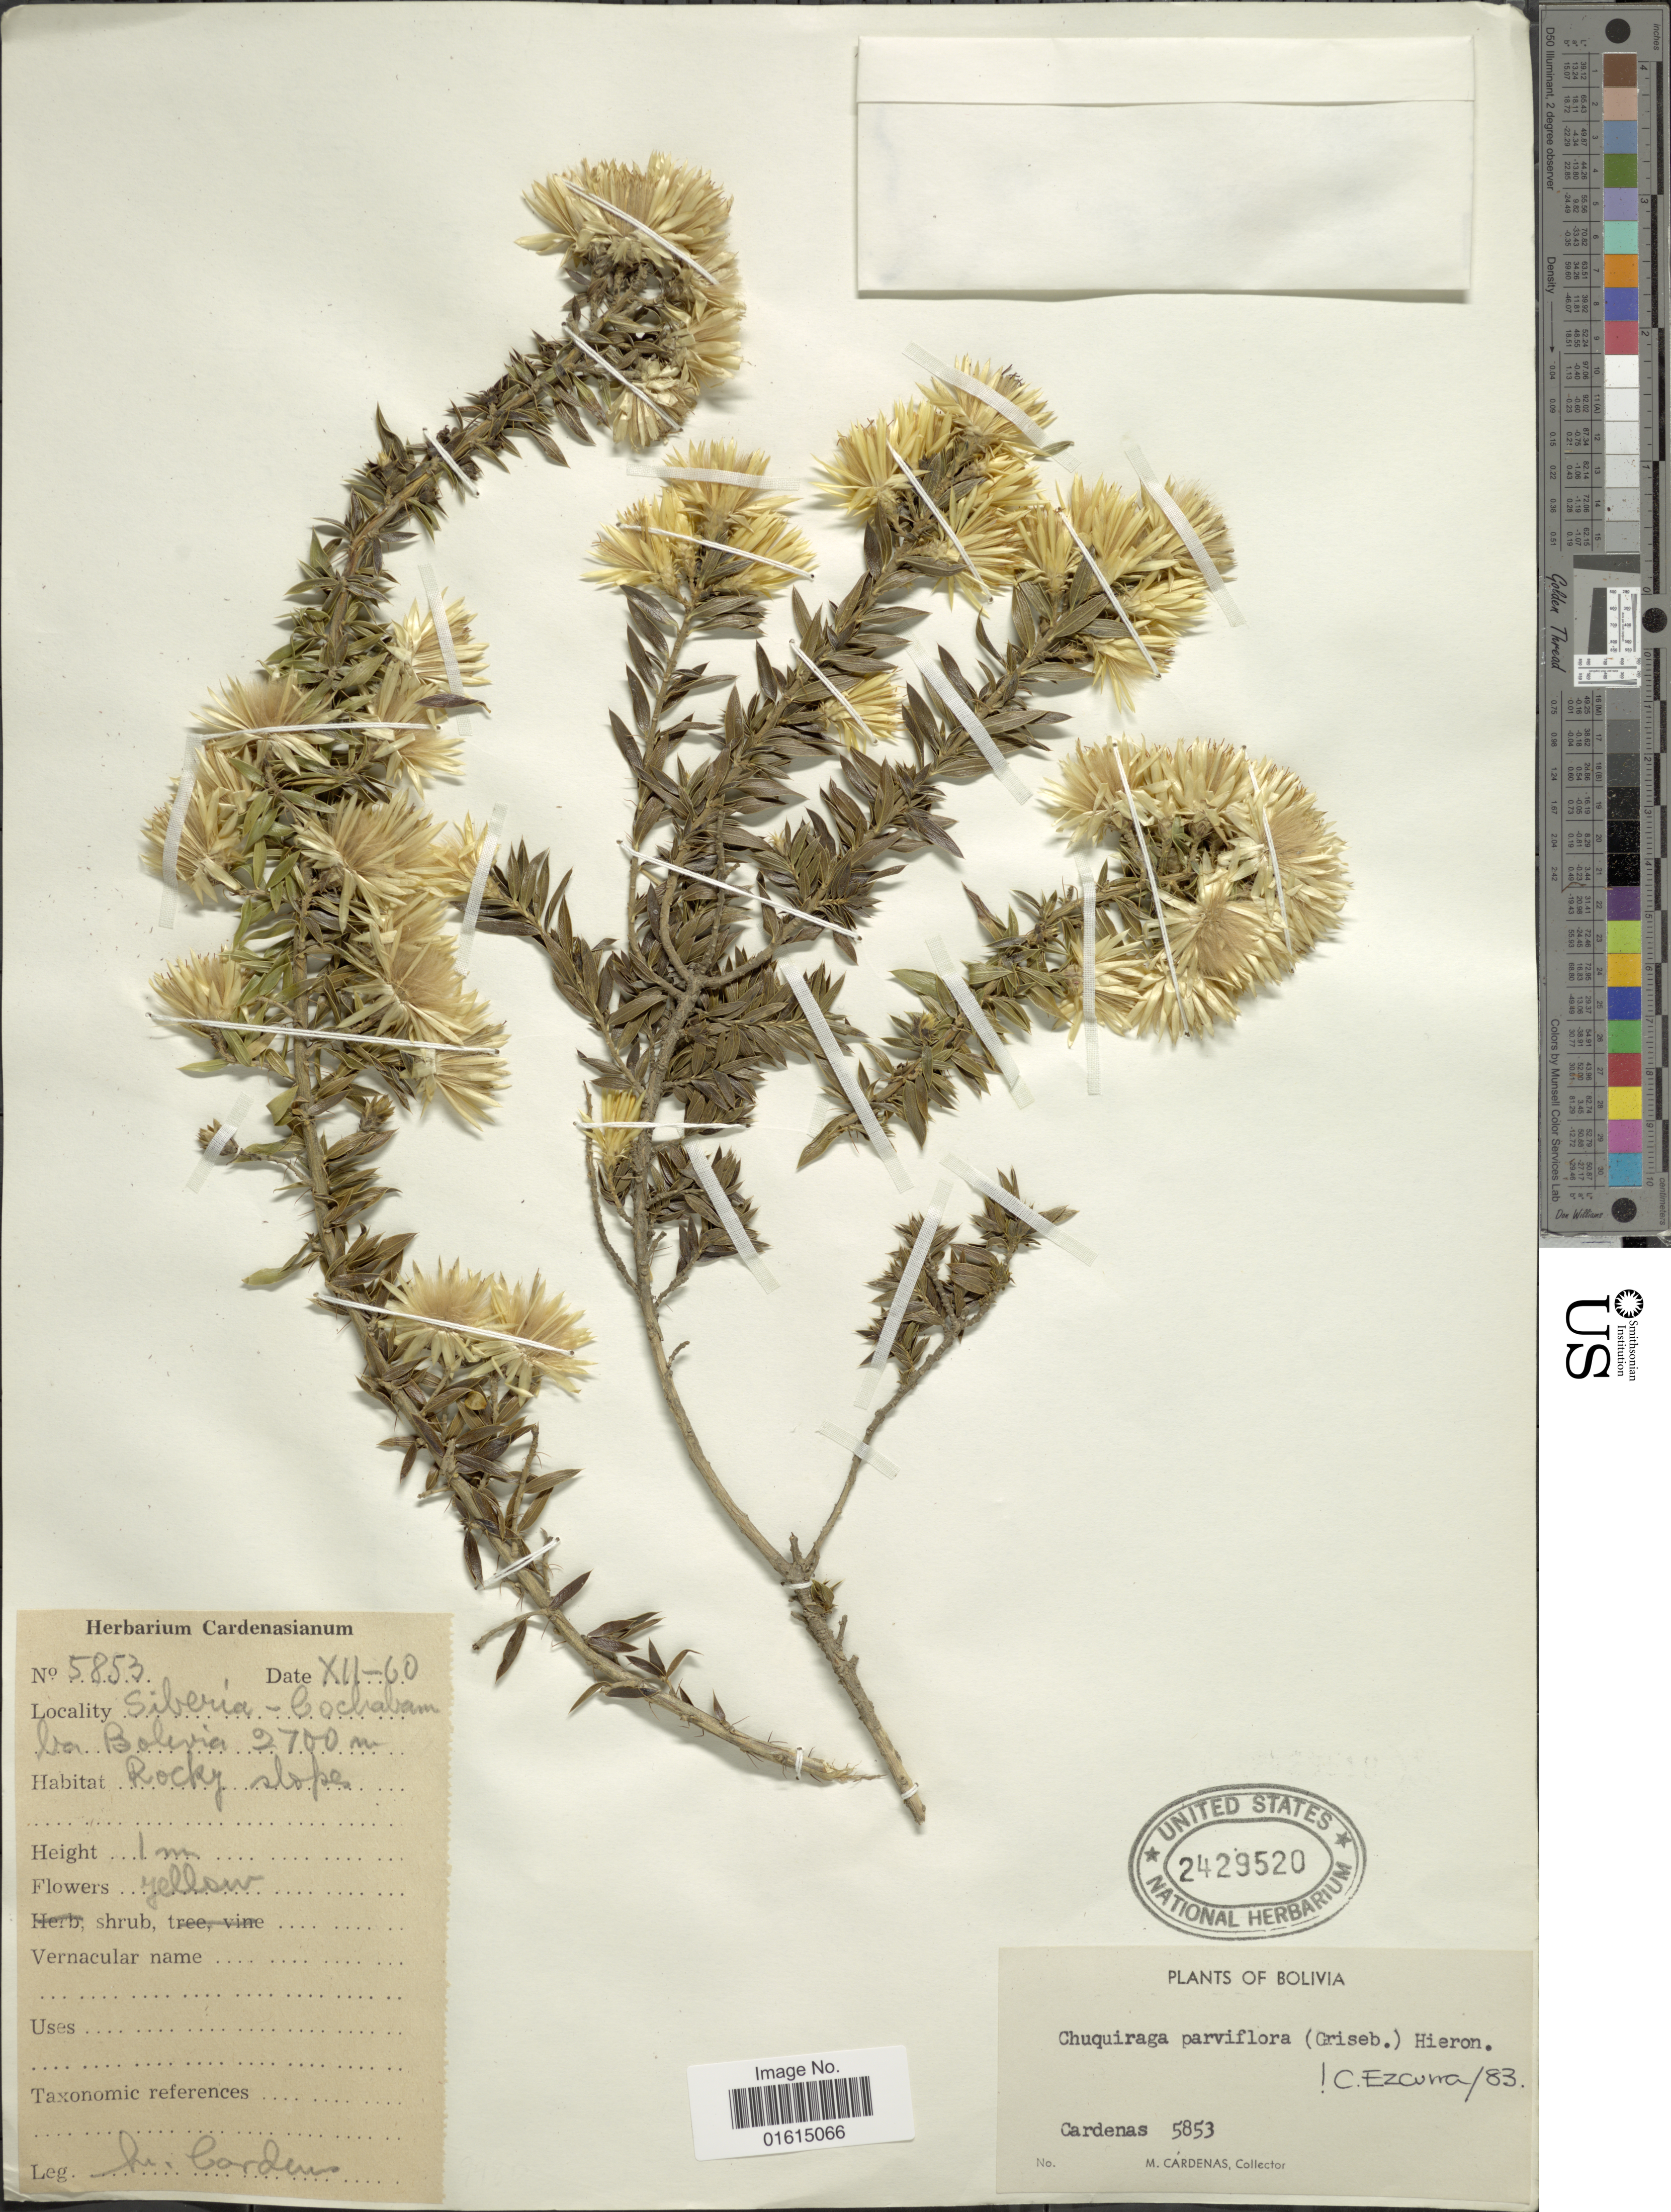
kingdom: Plantae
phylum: Tracheophyta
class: Magnoliopsida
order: Asterales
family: Asteraceae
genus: Chuquiraga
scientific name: Chuquiraga parviflora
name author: (Griseb.) Hieron.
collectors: M. Cárdenas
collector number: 5853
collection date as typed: Transcribed d/m/y: /12/60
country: Bolivia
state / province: Cochabamba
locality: Siberia-Cochabamba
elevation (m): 2700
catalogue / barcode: US 2429520